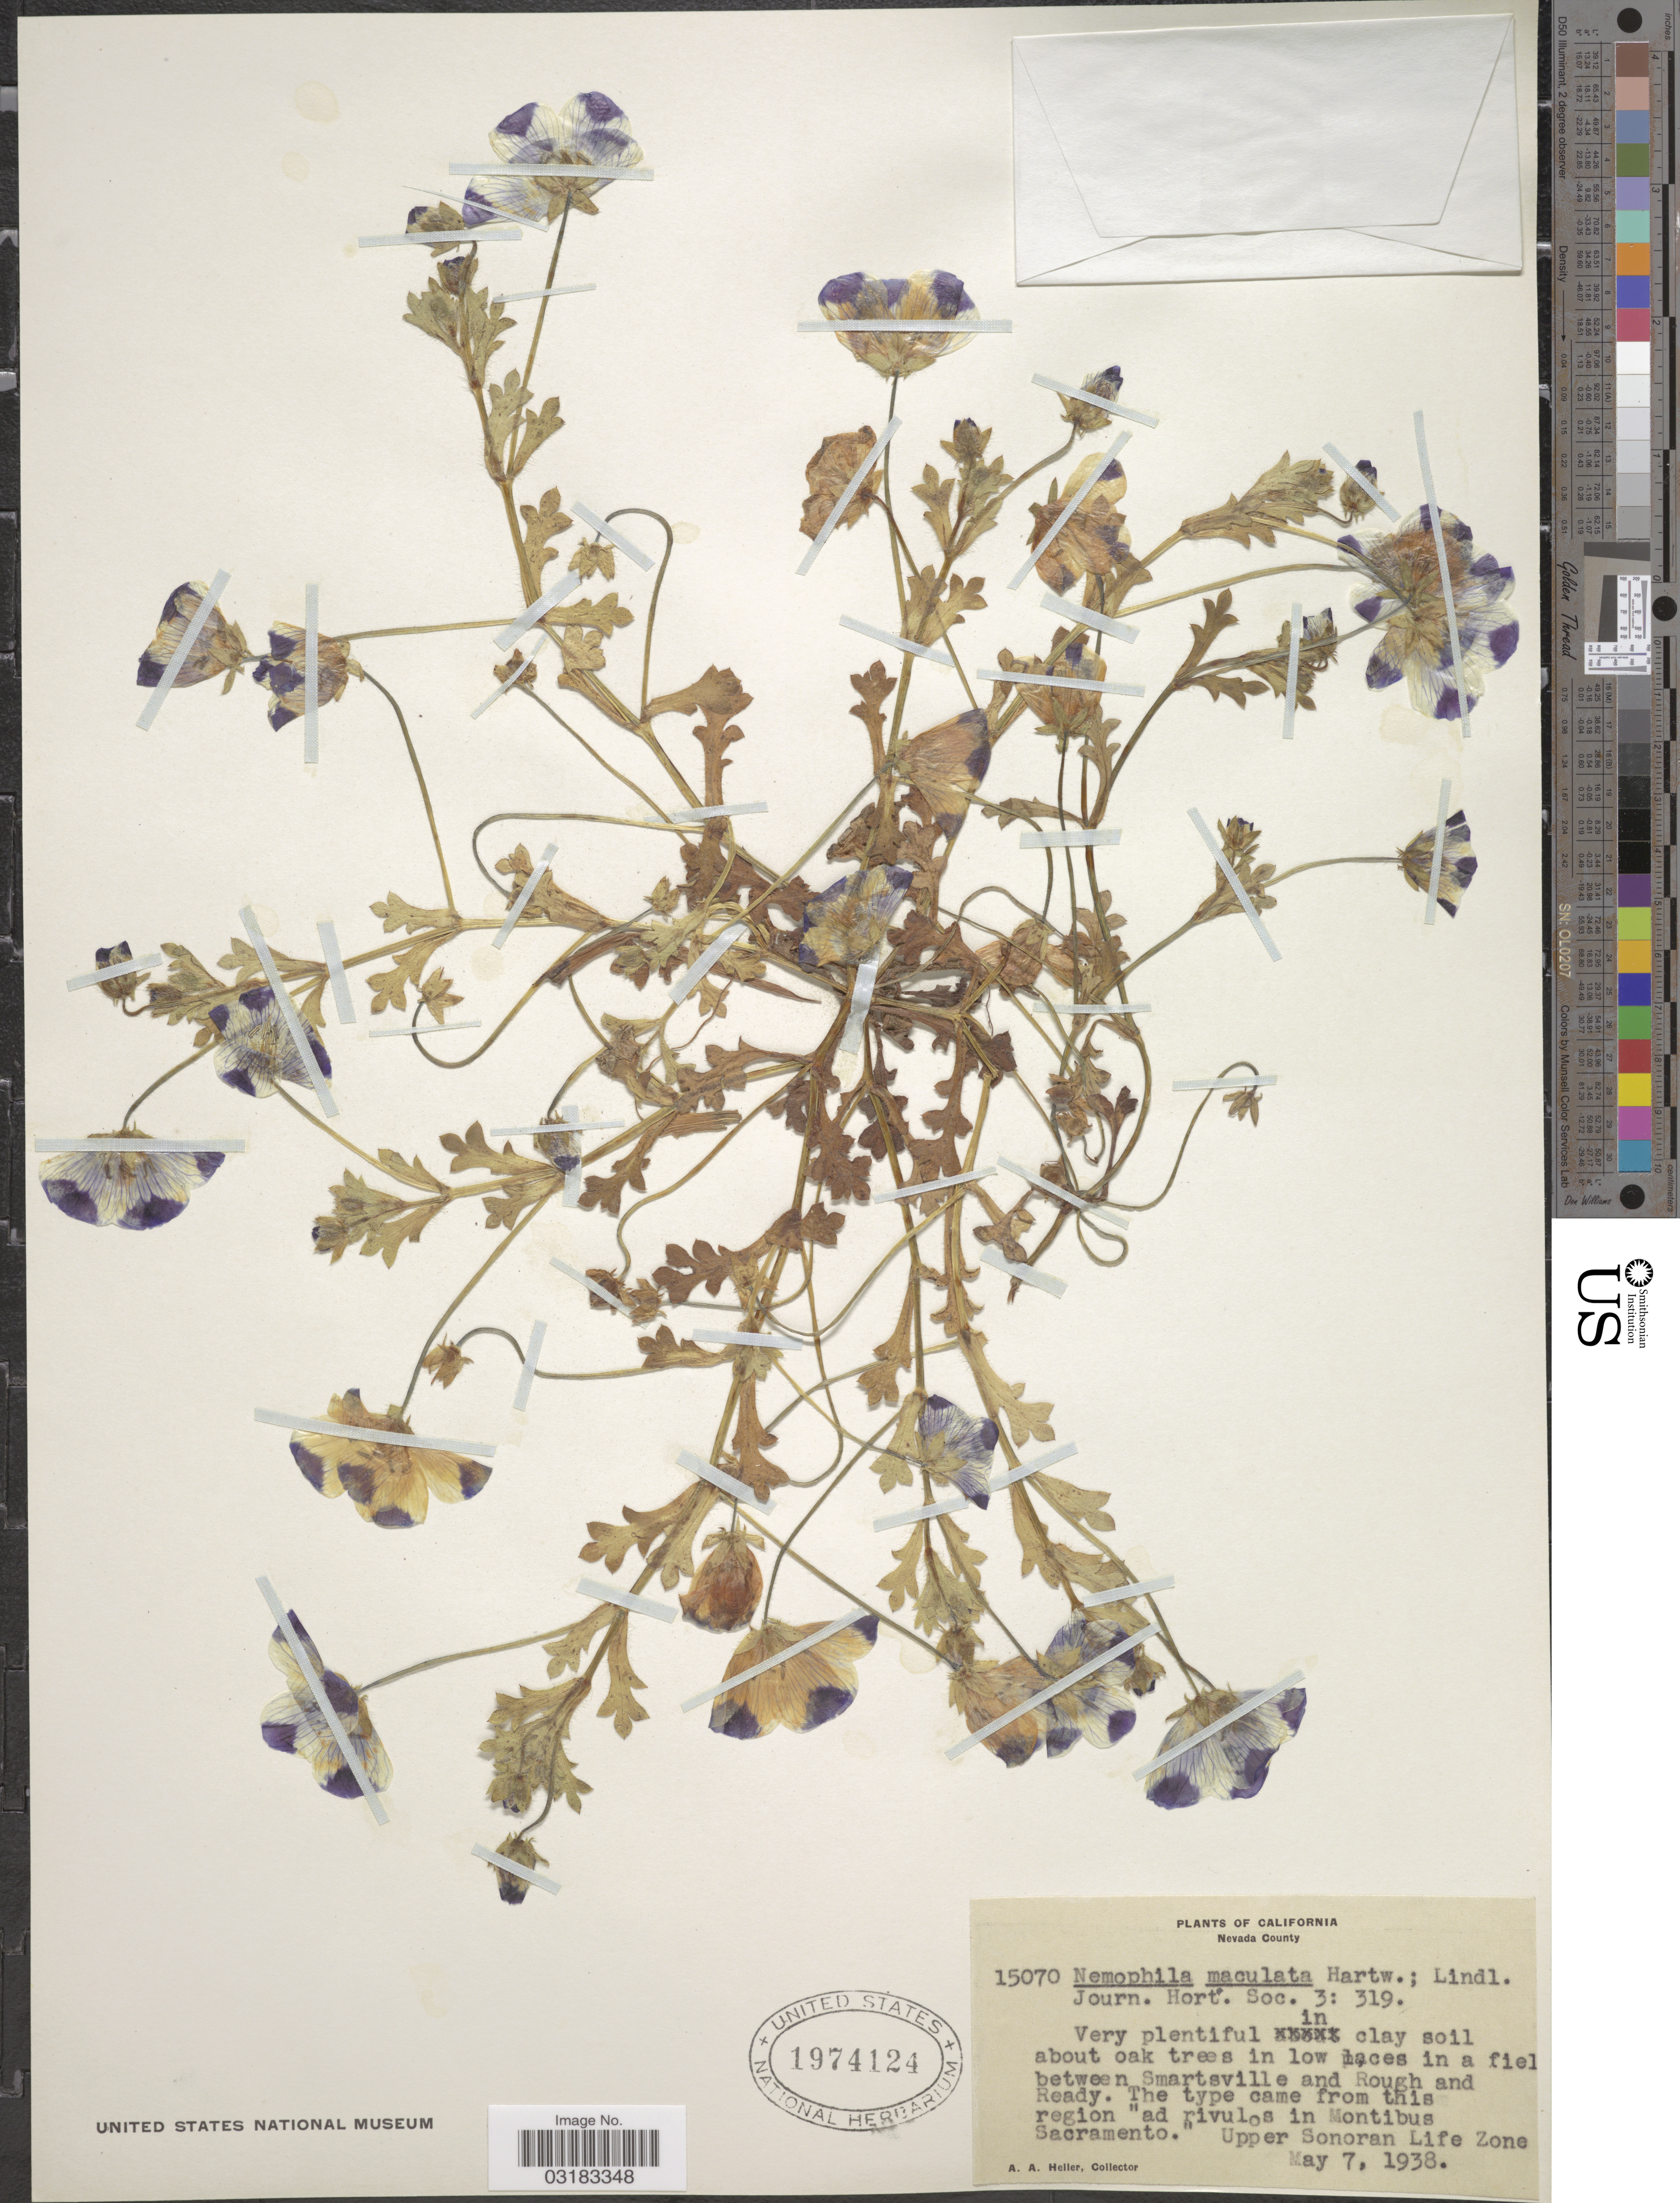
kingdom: Plantae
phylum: Tracheophyta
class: Magnoliopsida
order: Boraginales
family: Hydrophyllaceae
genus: Nemophila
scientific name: Nemophila maculata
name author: Benth. ex Lindl.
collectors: A. A. Heller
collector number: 15070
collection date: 1938-05-07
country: United States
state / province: California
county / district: Nevada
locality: Nevada County. In a field between Smartsville and Rough and Ready. The type came from this region "ad rivulos in Montibus Sacramento". Upper Sonoran Life Zone.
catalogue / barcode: US 1974124